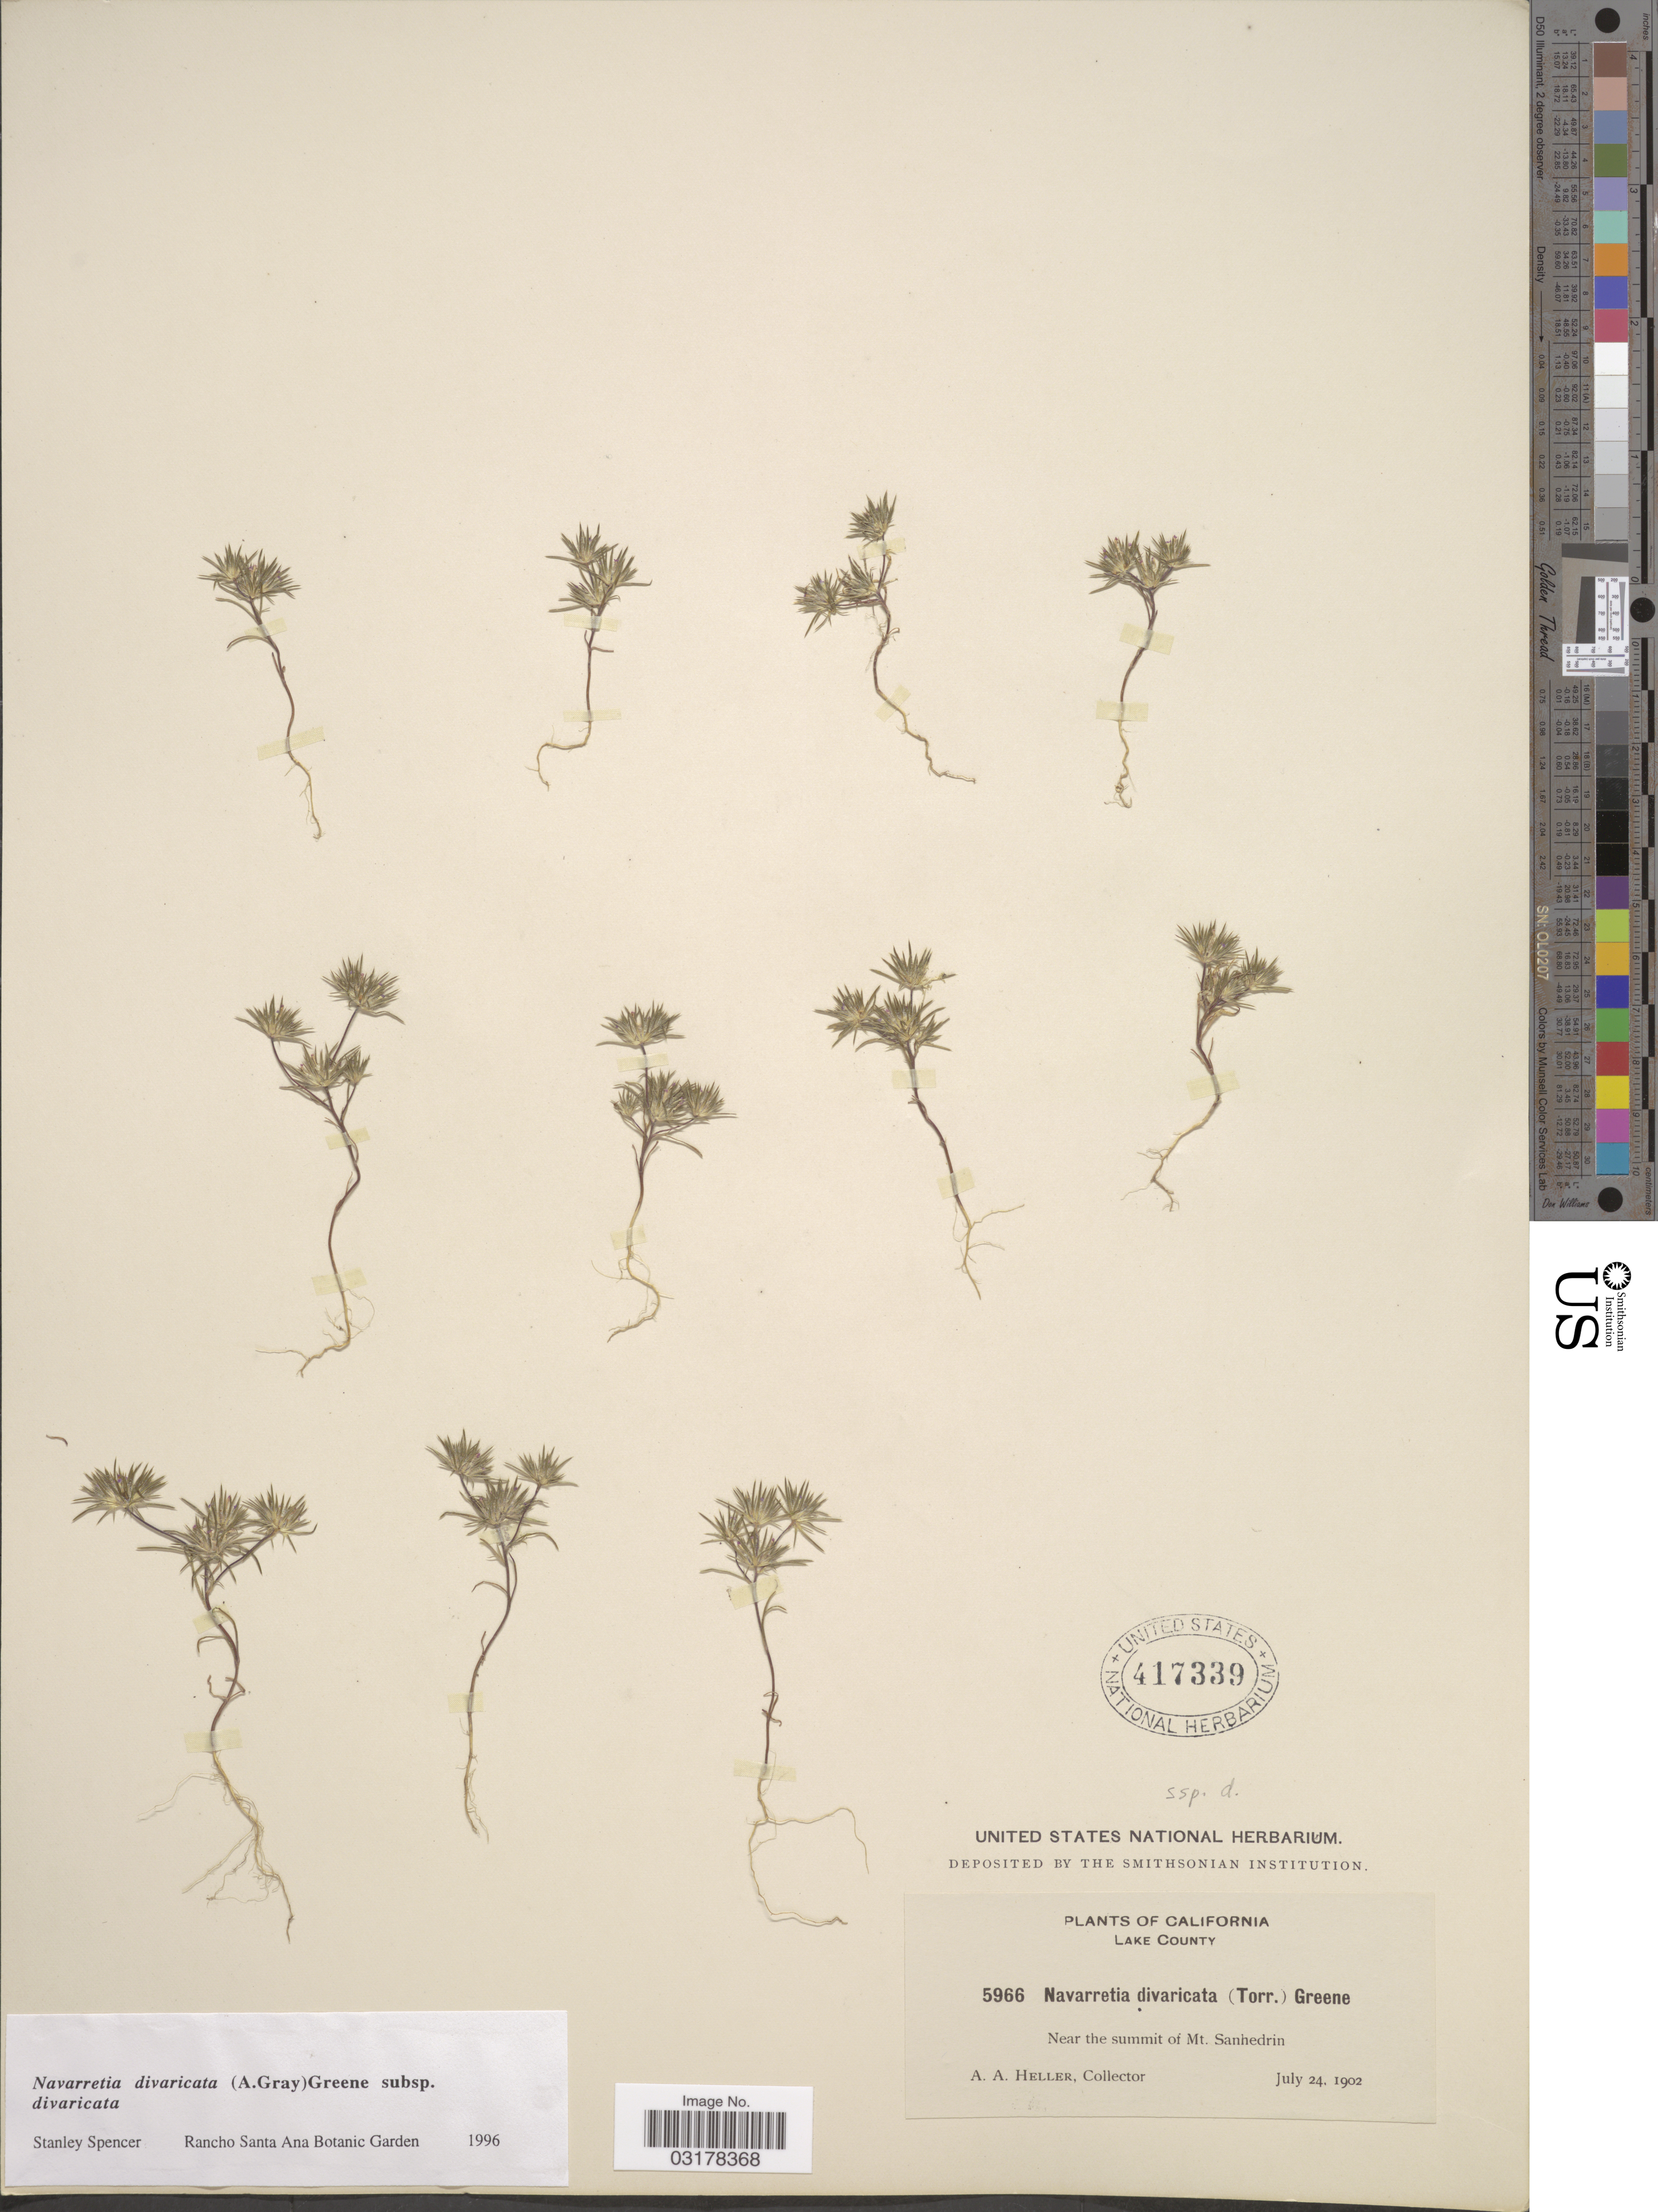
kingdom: Plantae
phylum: Tracheophyta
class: Magnoliopsida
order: Ericales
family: Polemoniaceae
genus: Navarretia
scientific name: Navarretia divaricata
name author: S.W. Greene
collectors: A. A. Heller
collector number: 5966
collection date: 1902-07-24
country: United States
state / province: California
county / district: Lake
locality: Lake County. Near the summit of Mt. Sanhedrin.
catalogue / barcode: US 417339